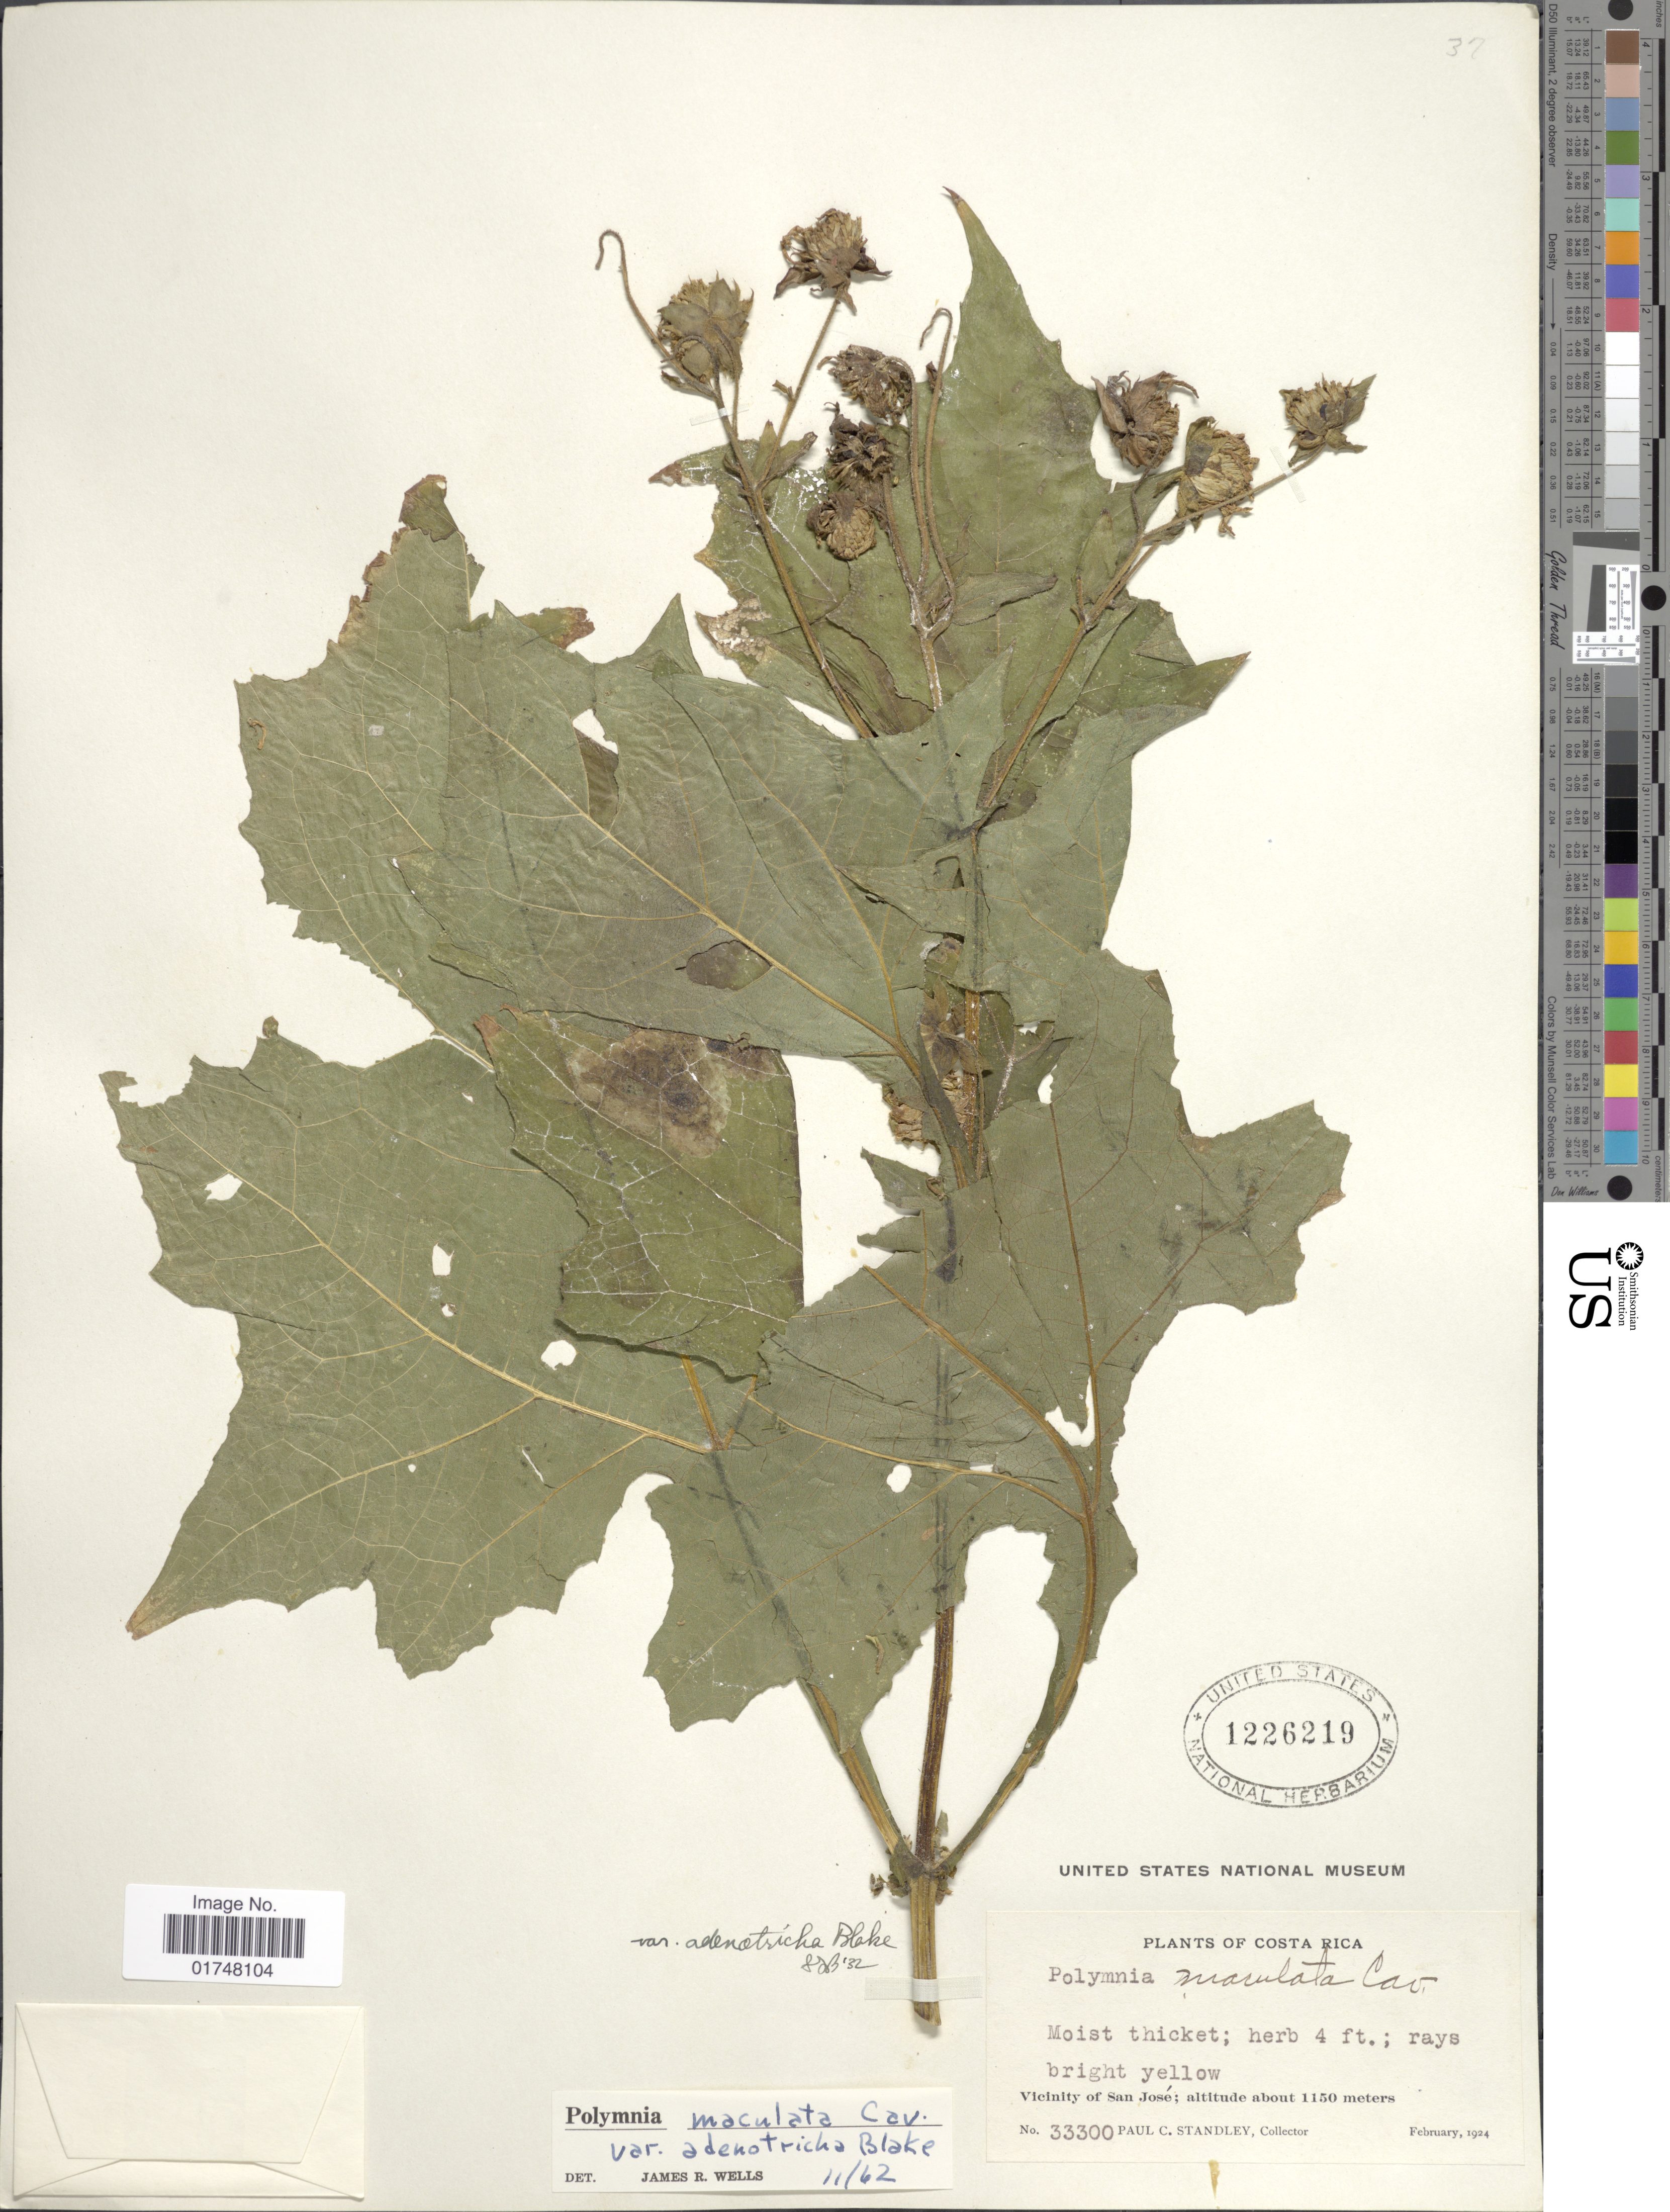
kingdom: Plantae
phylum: Tracheophyta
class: Magnoliopsida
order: Asterales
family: Asteraceae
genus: Smallanthus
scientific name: Smallanthus maculatus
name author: (Cav.) H. Rob.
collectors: P. C. Standley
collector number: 33300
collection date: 1924-02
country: Costa Rica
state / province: San José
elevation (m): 1150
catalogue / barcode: US 1226219